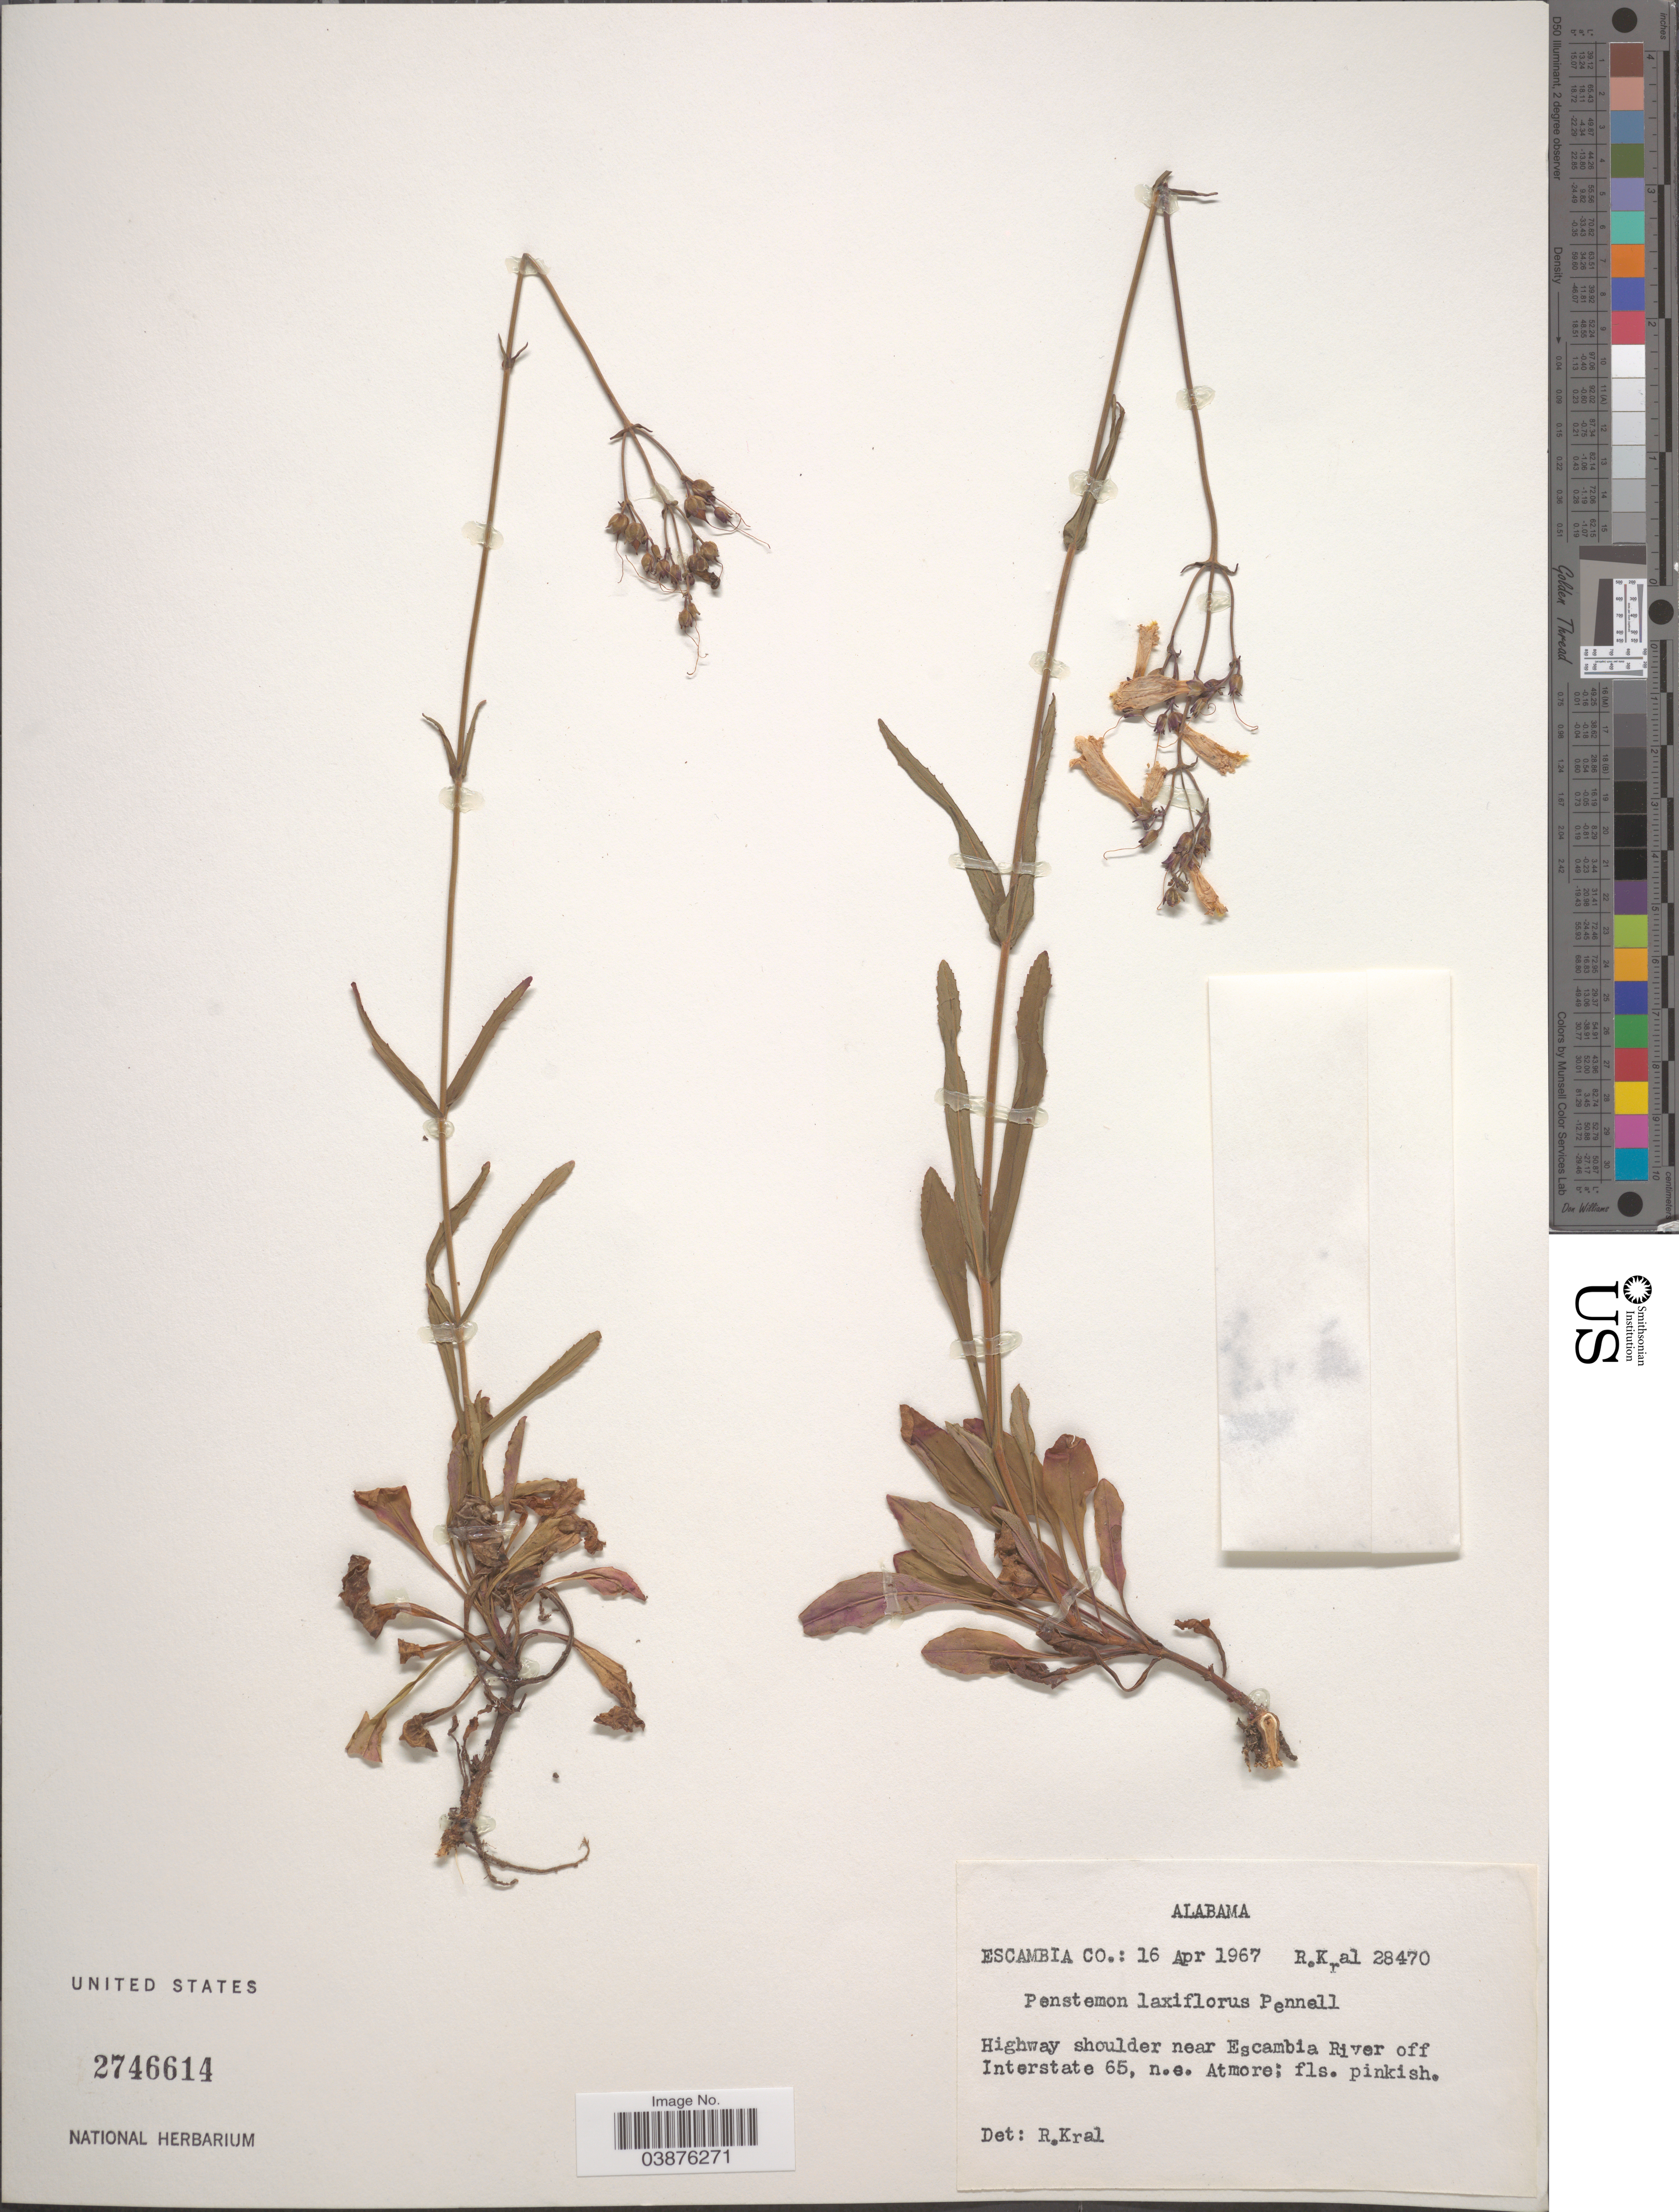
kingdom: Plantae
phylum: Tracheophyta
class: Magnoliopsida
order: Lamiales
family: Plantaginaceae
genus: Penstemon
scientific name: Penstemon laxiflorus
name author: Pennell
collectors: R. Kral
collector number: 28470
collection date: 1967-04-16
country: United States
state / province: Alabama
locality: Escambia Co. Highway shoulder near Escambia River off Interstate 65, n.e. Atmore.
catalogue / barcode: US 2746614